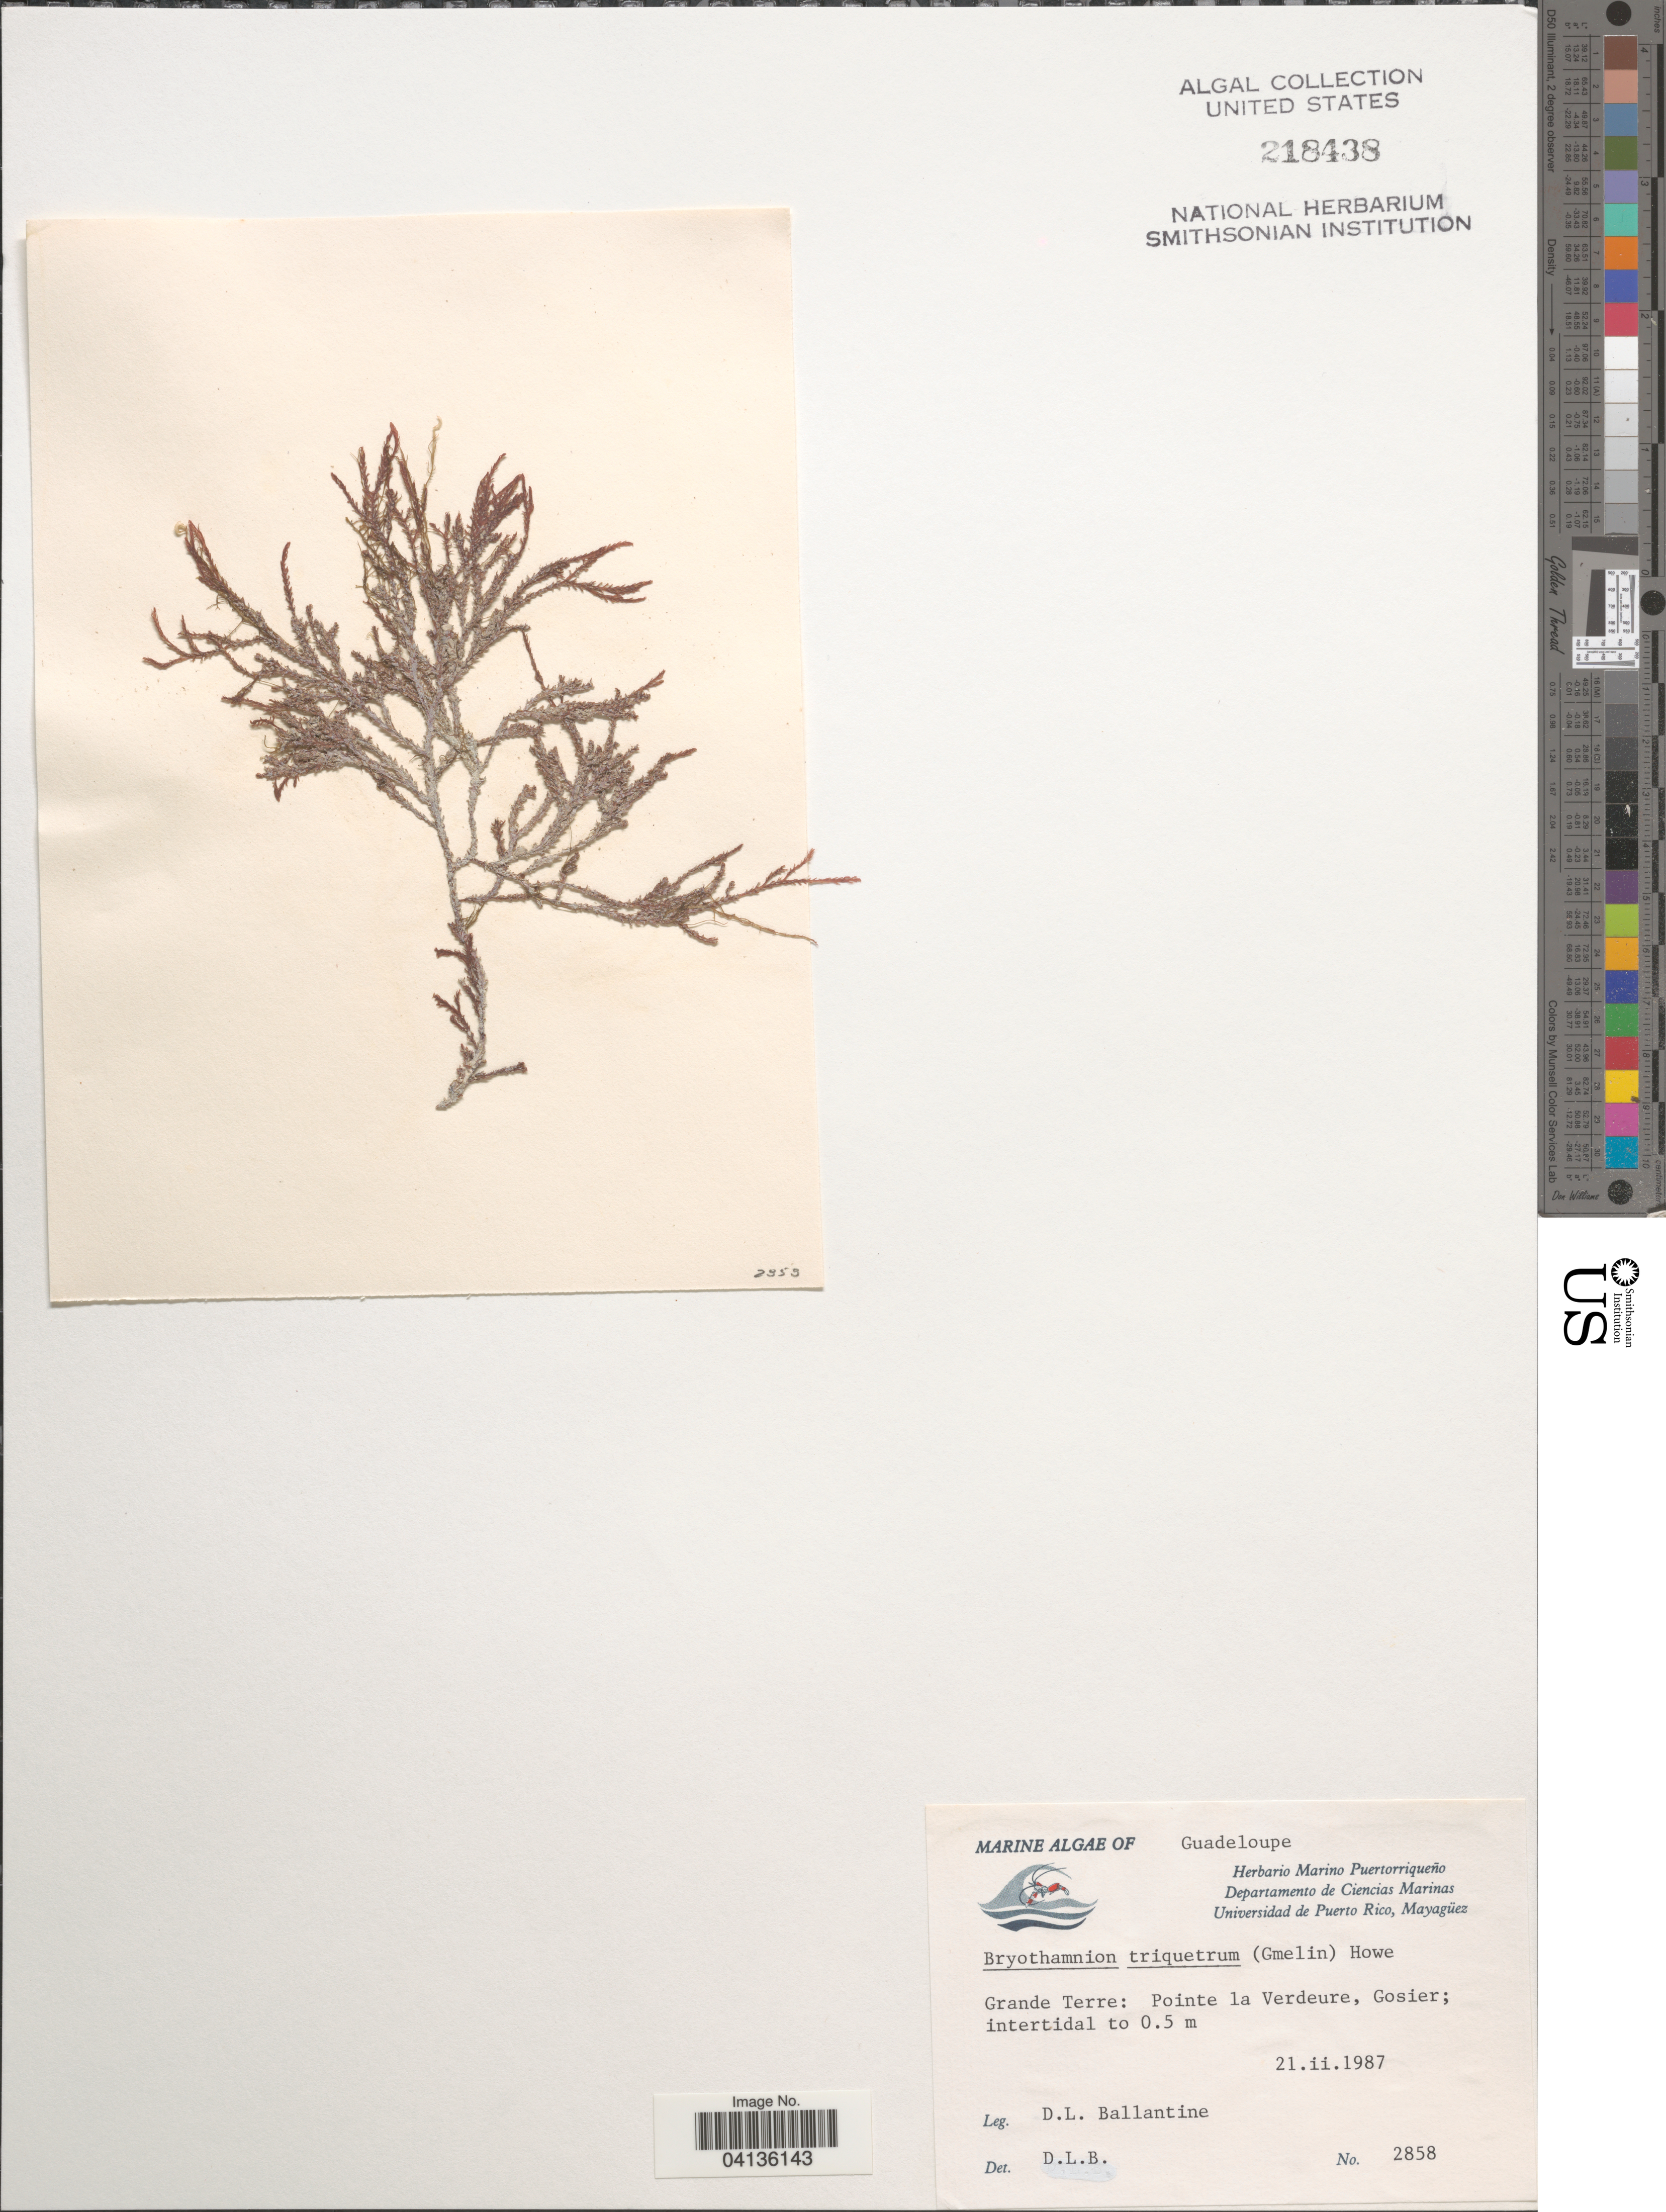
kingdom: Plantae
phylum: Rhodophyta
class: Florideophyceae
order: Ceramiales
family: Rhodomelaceae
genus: Alsidium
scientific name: Alsidium sp.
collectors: D.L. Ballantine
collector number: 2858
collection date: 1987-02-21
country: Guadeloupe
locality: Grande Terre: Pointe la Verdeure, Gosier.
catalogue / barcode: US 218438